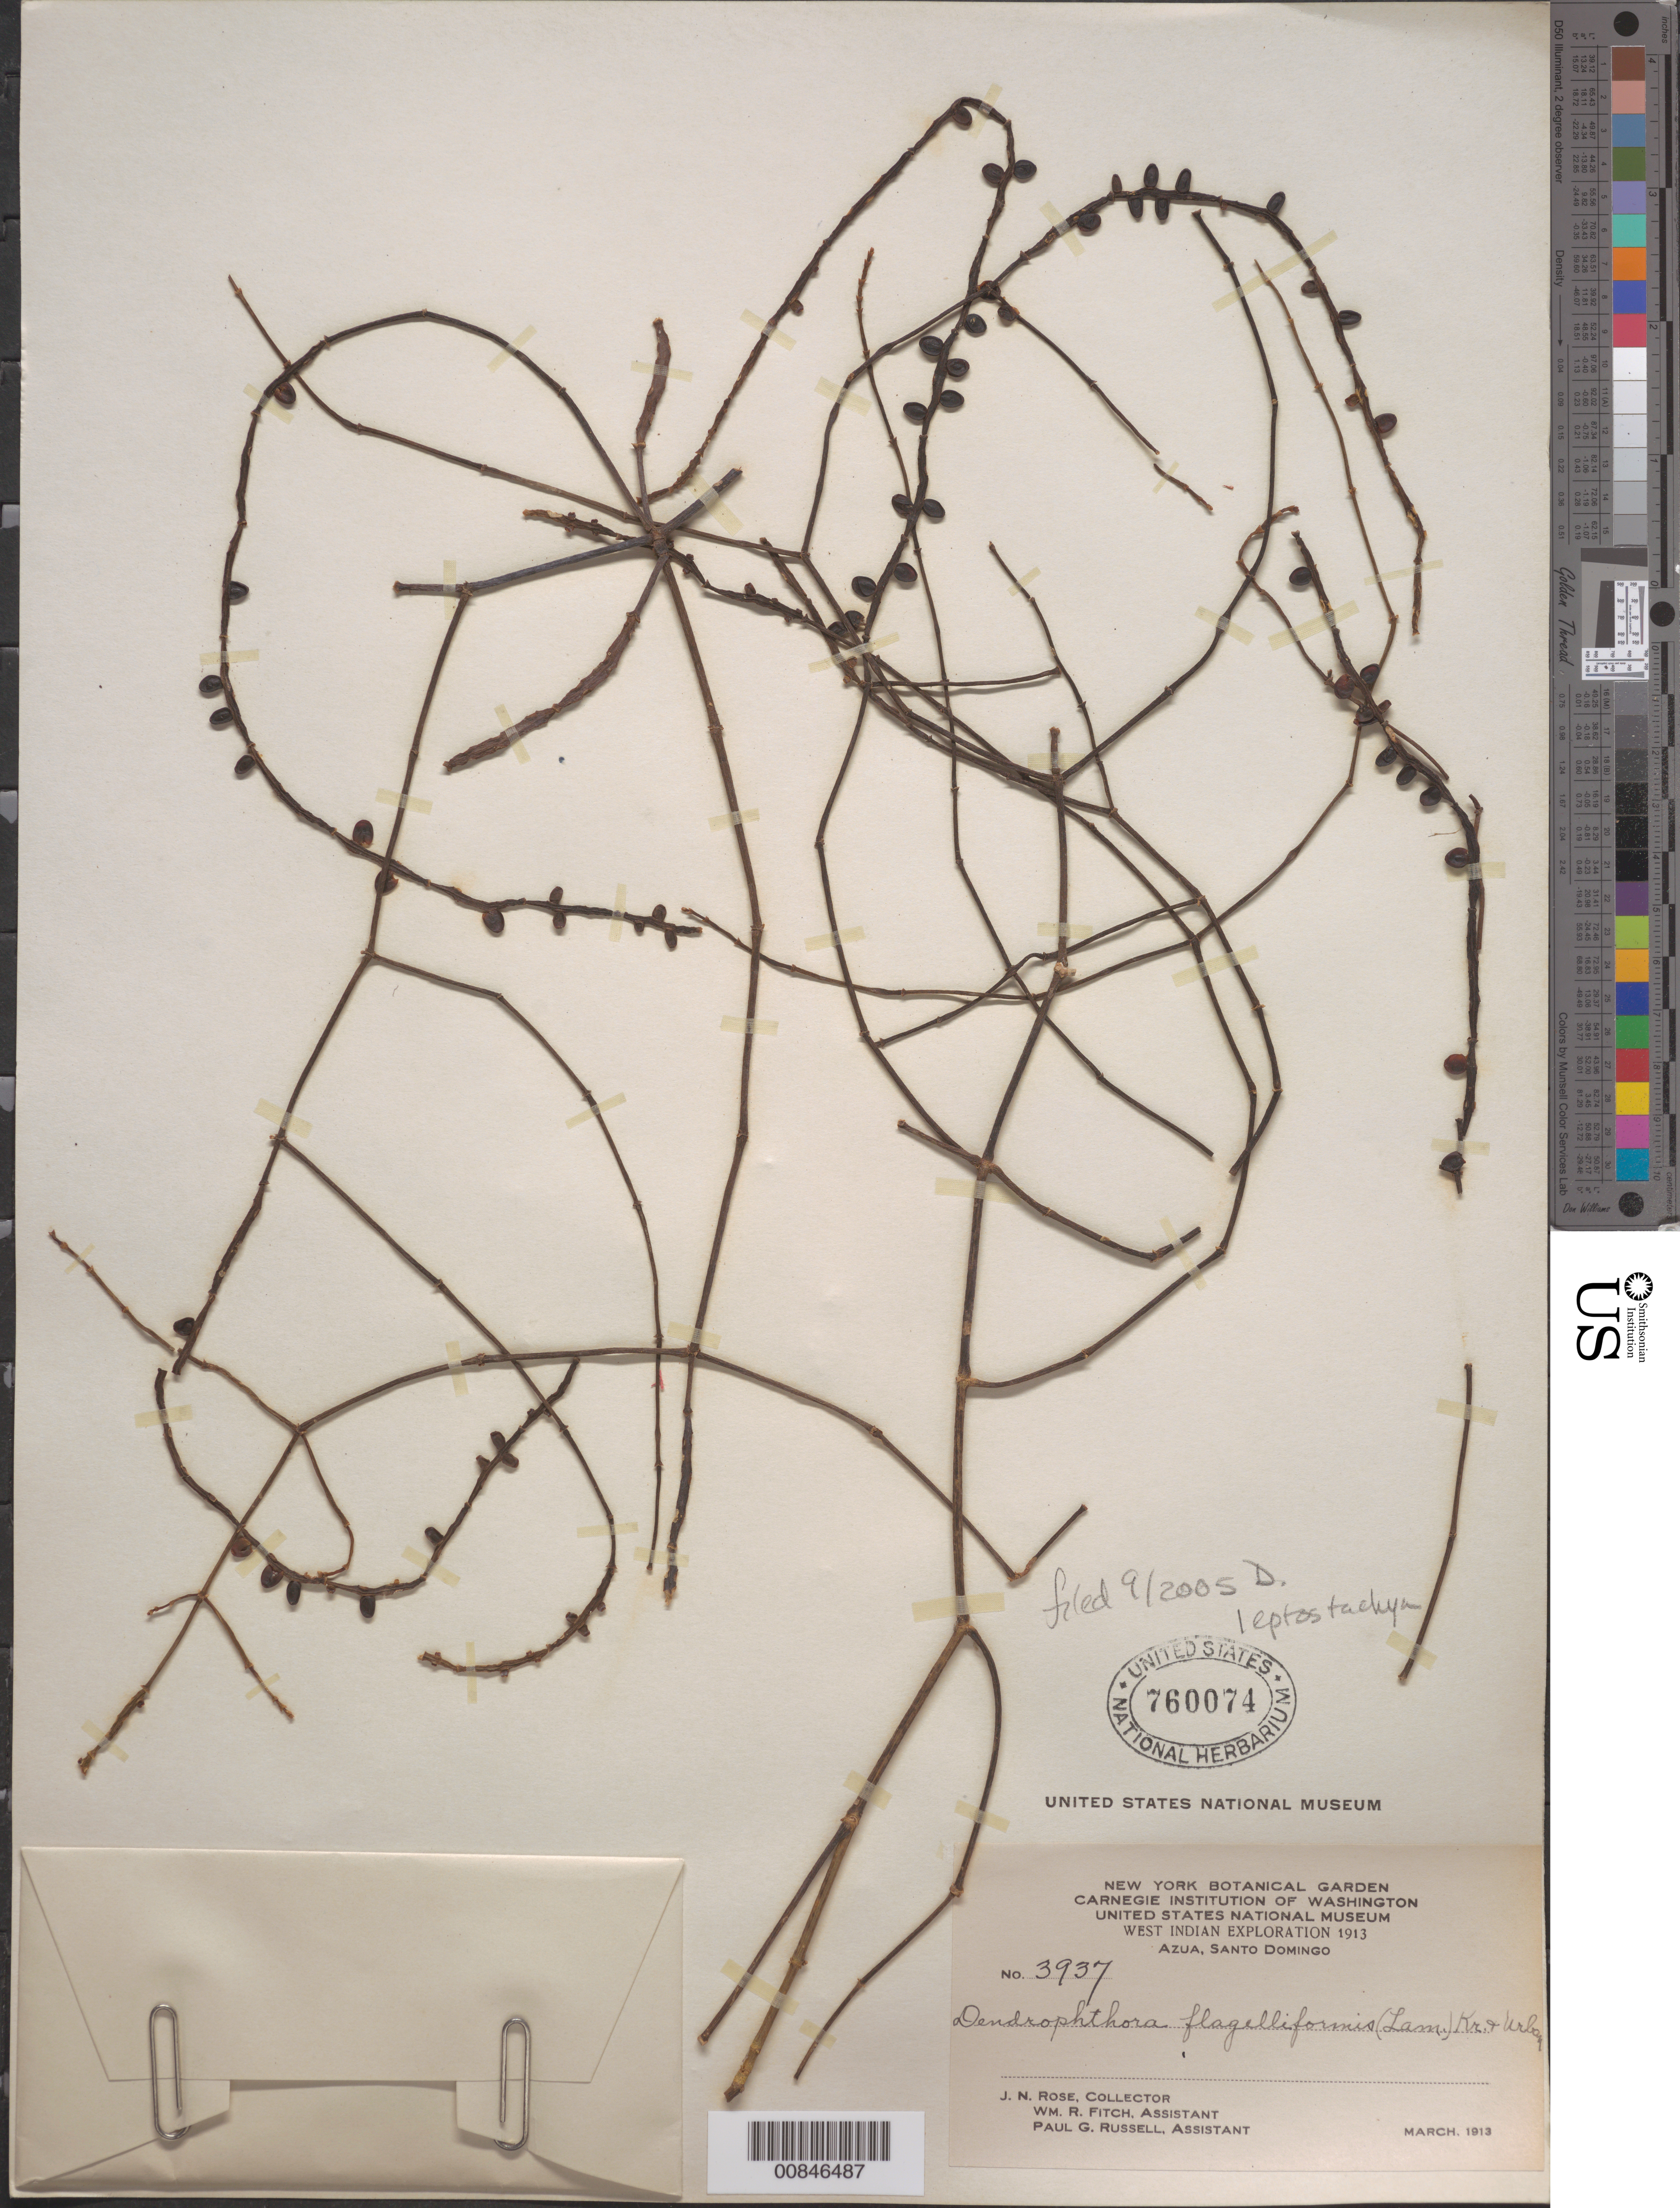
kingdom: Plantae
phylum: Tracheophyta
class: Magnoliopsida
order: Santalales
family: Viscaceae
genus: Dendrophthora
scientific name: Dendrophthora flagelliformis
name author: (Lam.) Krug & Urb.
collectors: J. N. Rose, W. R. Fitch & P. G. Russell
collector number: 3937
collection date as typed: Mar 1913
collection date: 1913-03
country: Dominican Republic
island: Hispaniola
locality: Azua, Santo Domingo.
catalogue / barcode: US 760074